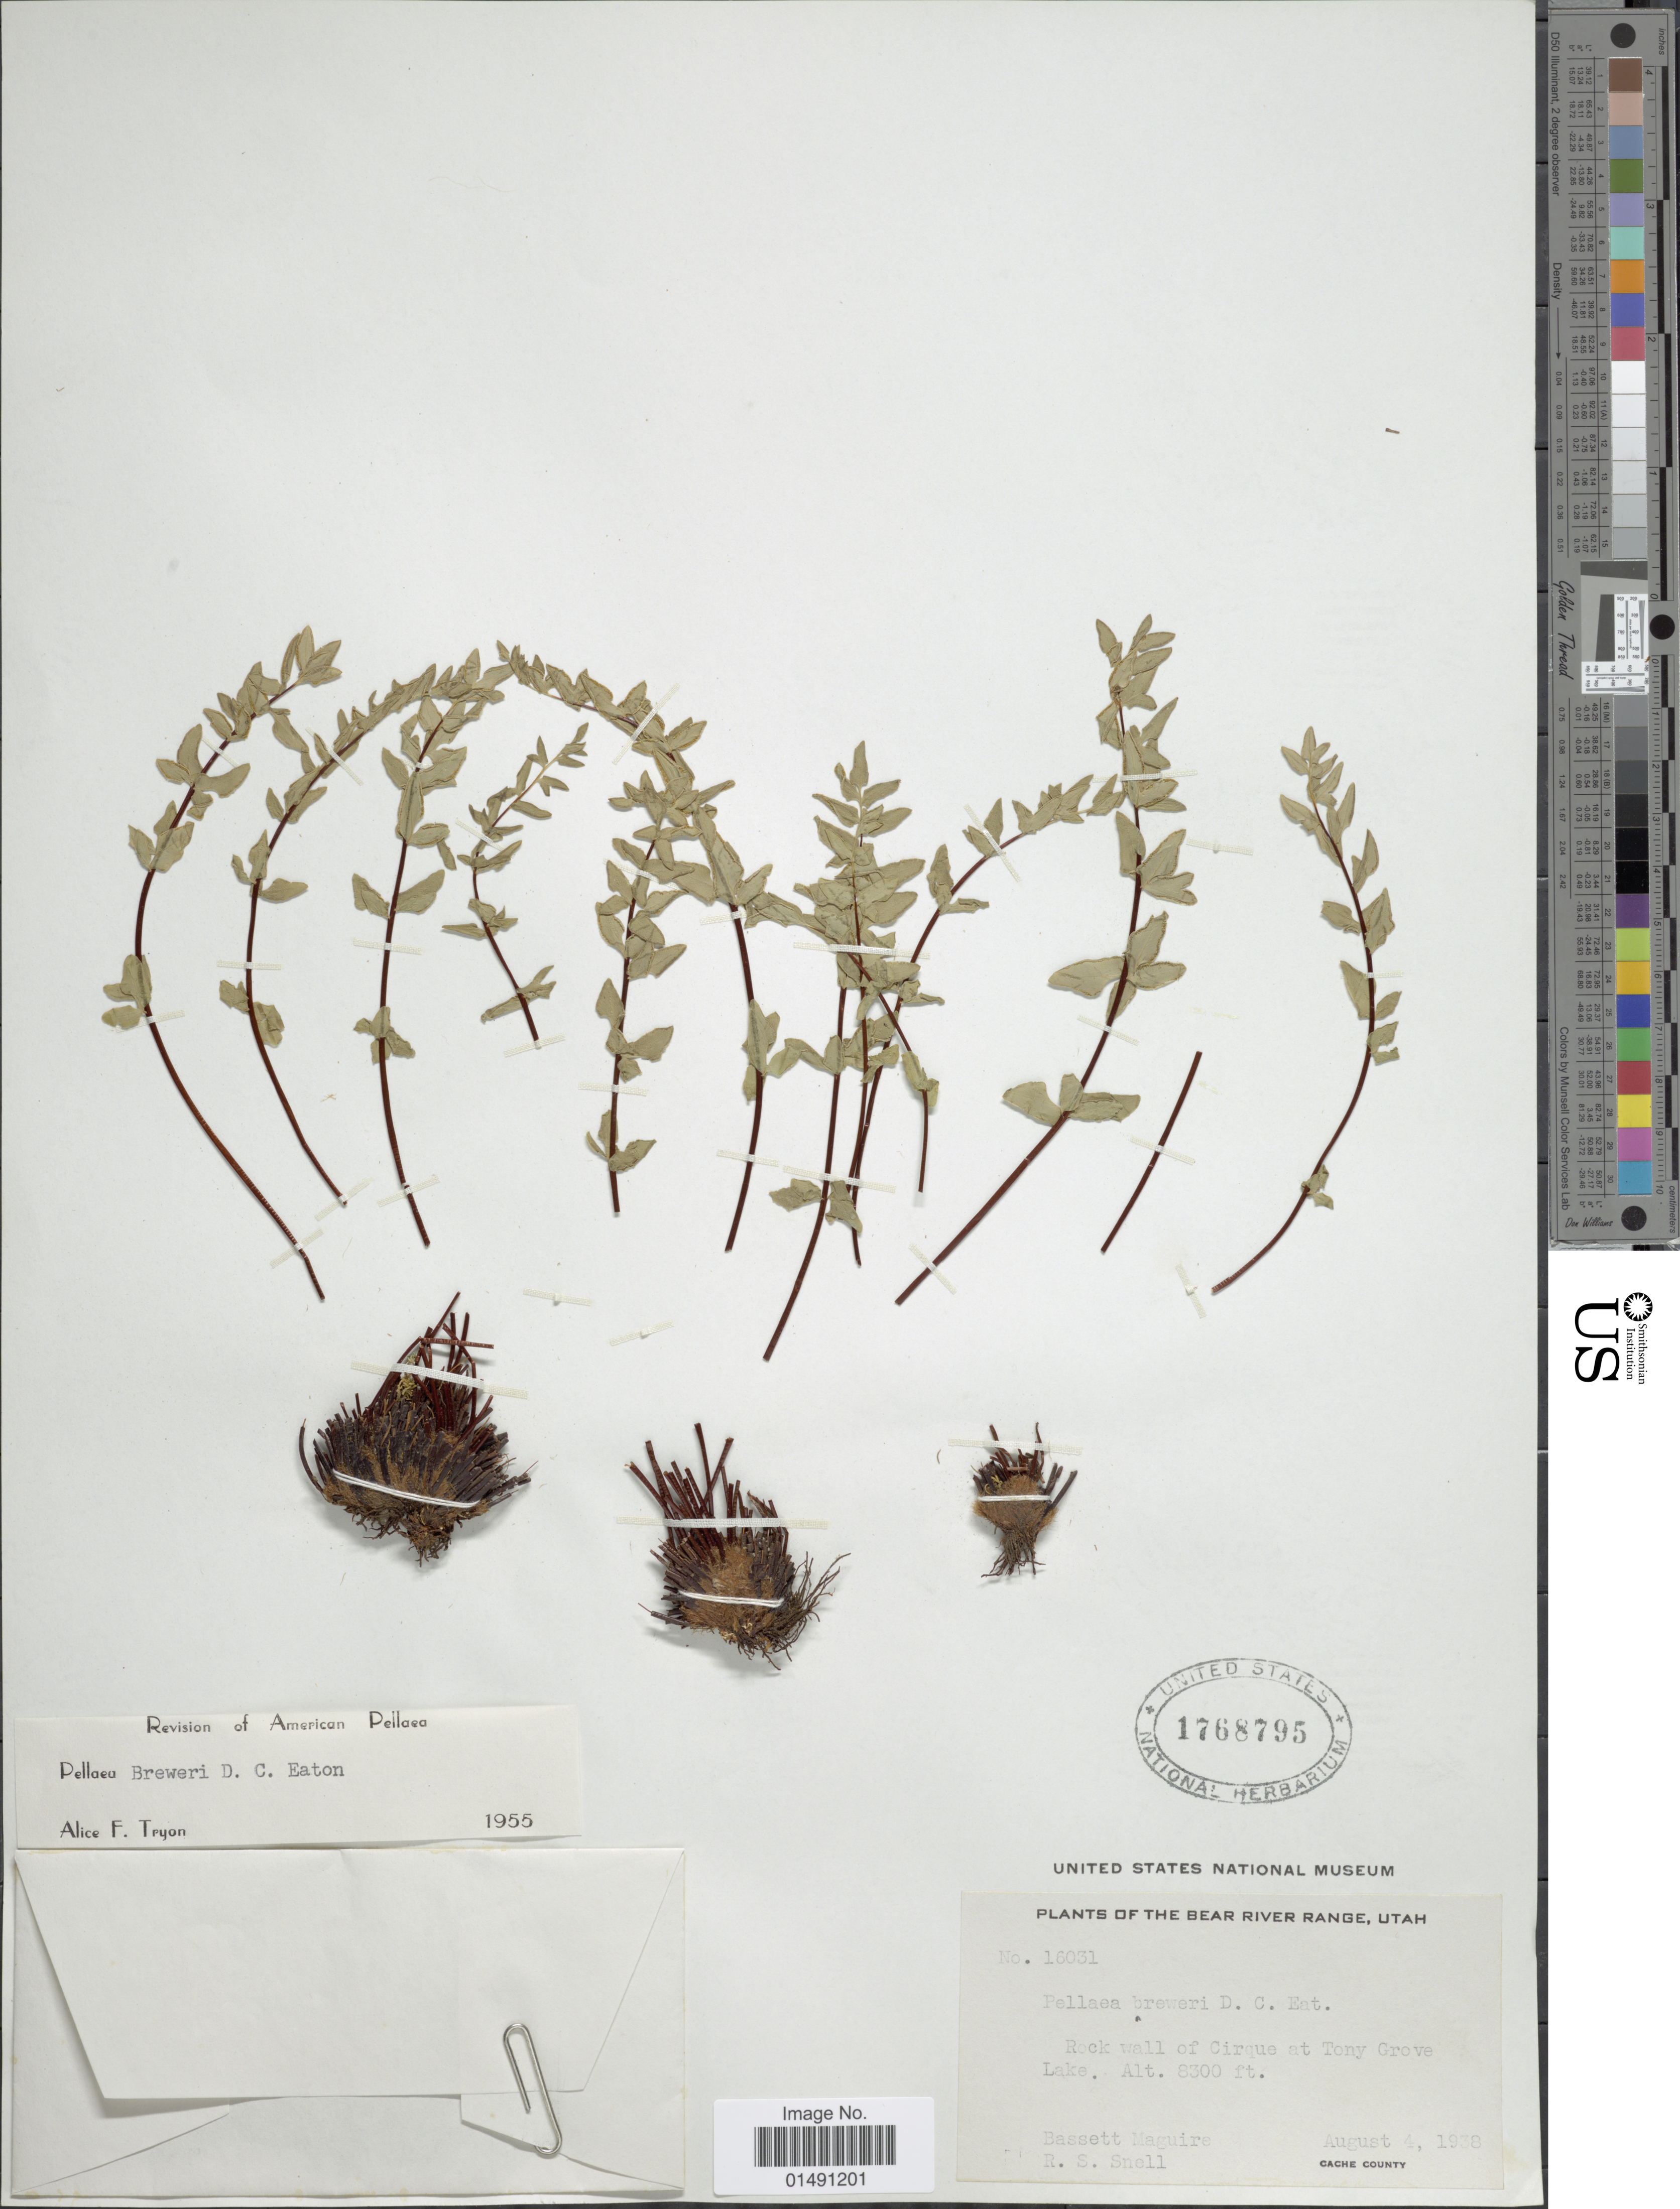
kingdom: Plantae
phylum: Tracheophyta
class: Polypodiopsida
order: Polypodiales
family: Pteridaceae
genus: Pellaea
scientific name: Pellaea breweri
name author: D.C. Eaton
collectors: B. Maguire & R. Snell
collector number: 16031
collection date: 1938-08-04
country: United States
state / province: Utah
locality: The Bear River Range, Rock wall of Cirque at Tony Grove Lake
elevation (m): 2530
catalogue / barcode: US 1768795